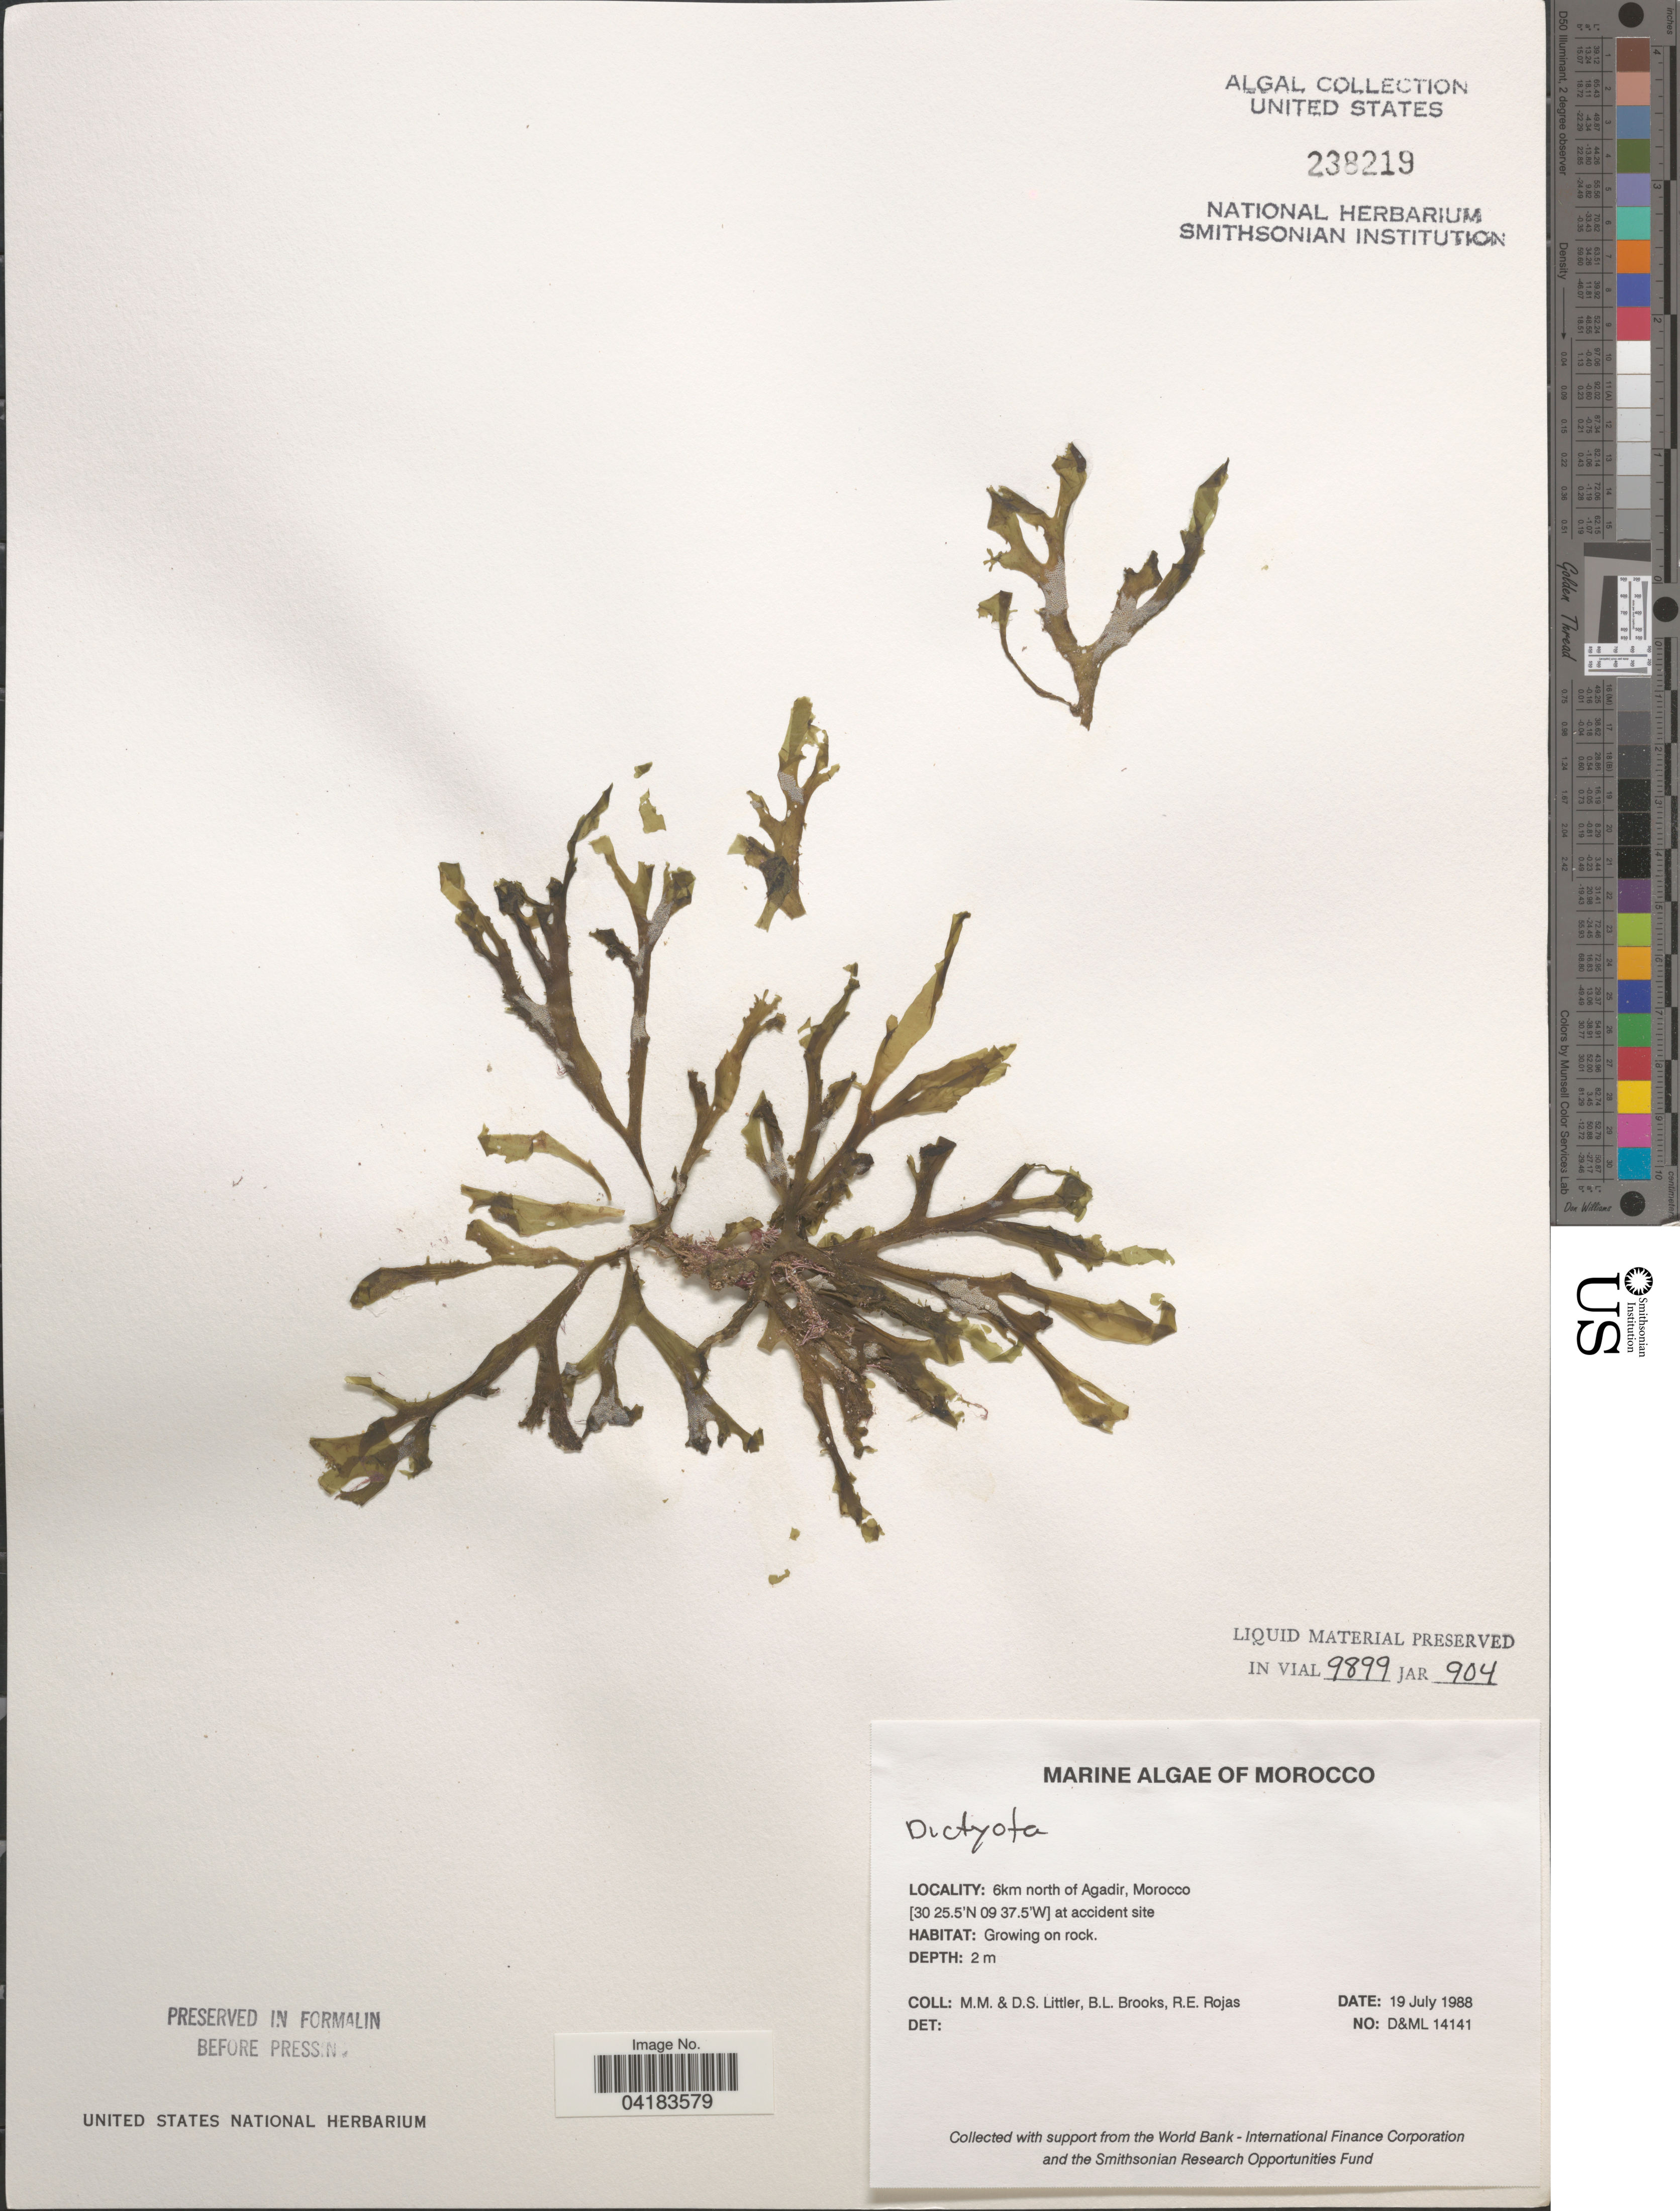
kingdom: Chromista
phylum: Ochrophyta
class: Phaeophyceae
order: Dictyotales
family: Dictyotaceae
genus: Dictyota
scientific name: Dictyota sp.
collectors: D. S. Littler, B. Brooks & R. Rojas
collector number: D&ML14141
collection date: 1988-07-19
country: Morocco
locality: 6km north of Agadir. At accident site.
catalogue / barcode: US 238219